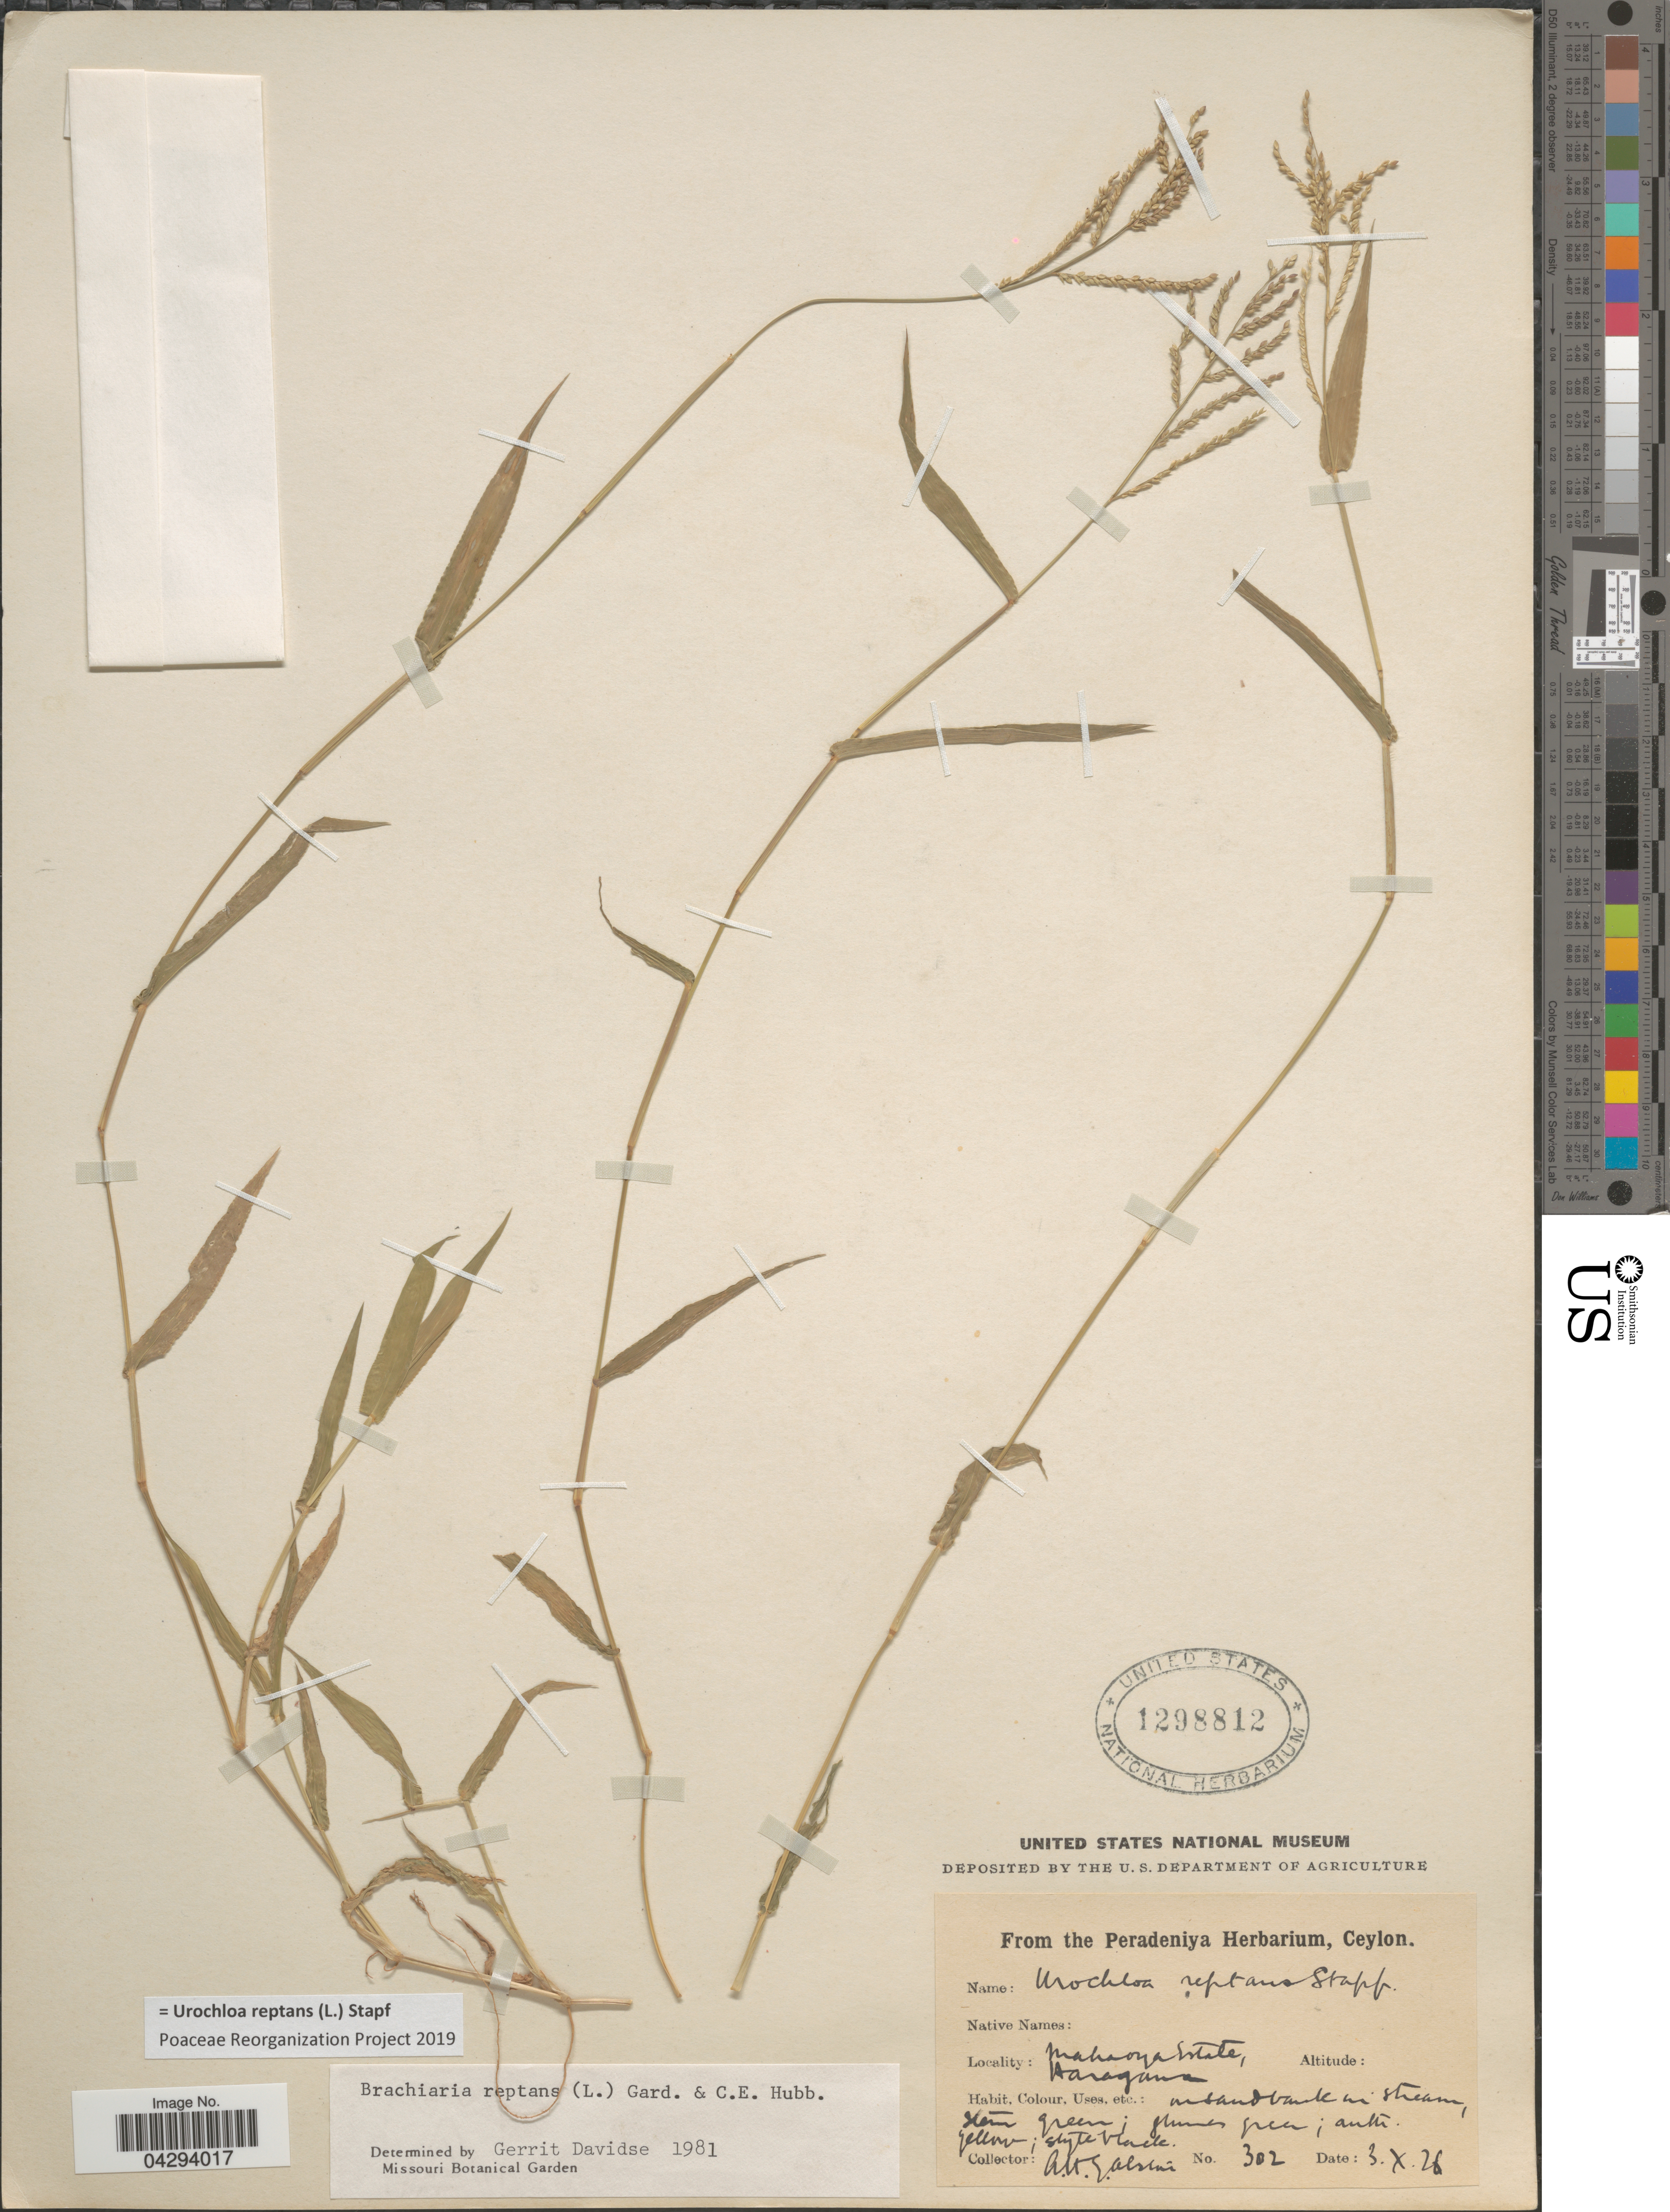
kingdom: Plantae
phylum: Tracheophyta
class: Liliopsida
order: Poales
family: Poaceae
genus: Urochloa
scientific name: Urochloa reptans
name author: (L.) Stapf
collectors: A. H. Alston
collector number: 302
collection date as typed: Transcribed d/m/y: 3/10/26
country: Sri Lanka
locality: Mahanoya Estate, Aaragana.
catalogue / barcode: US 1298812